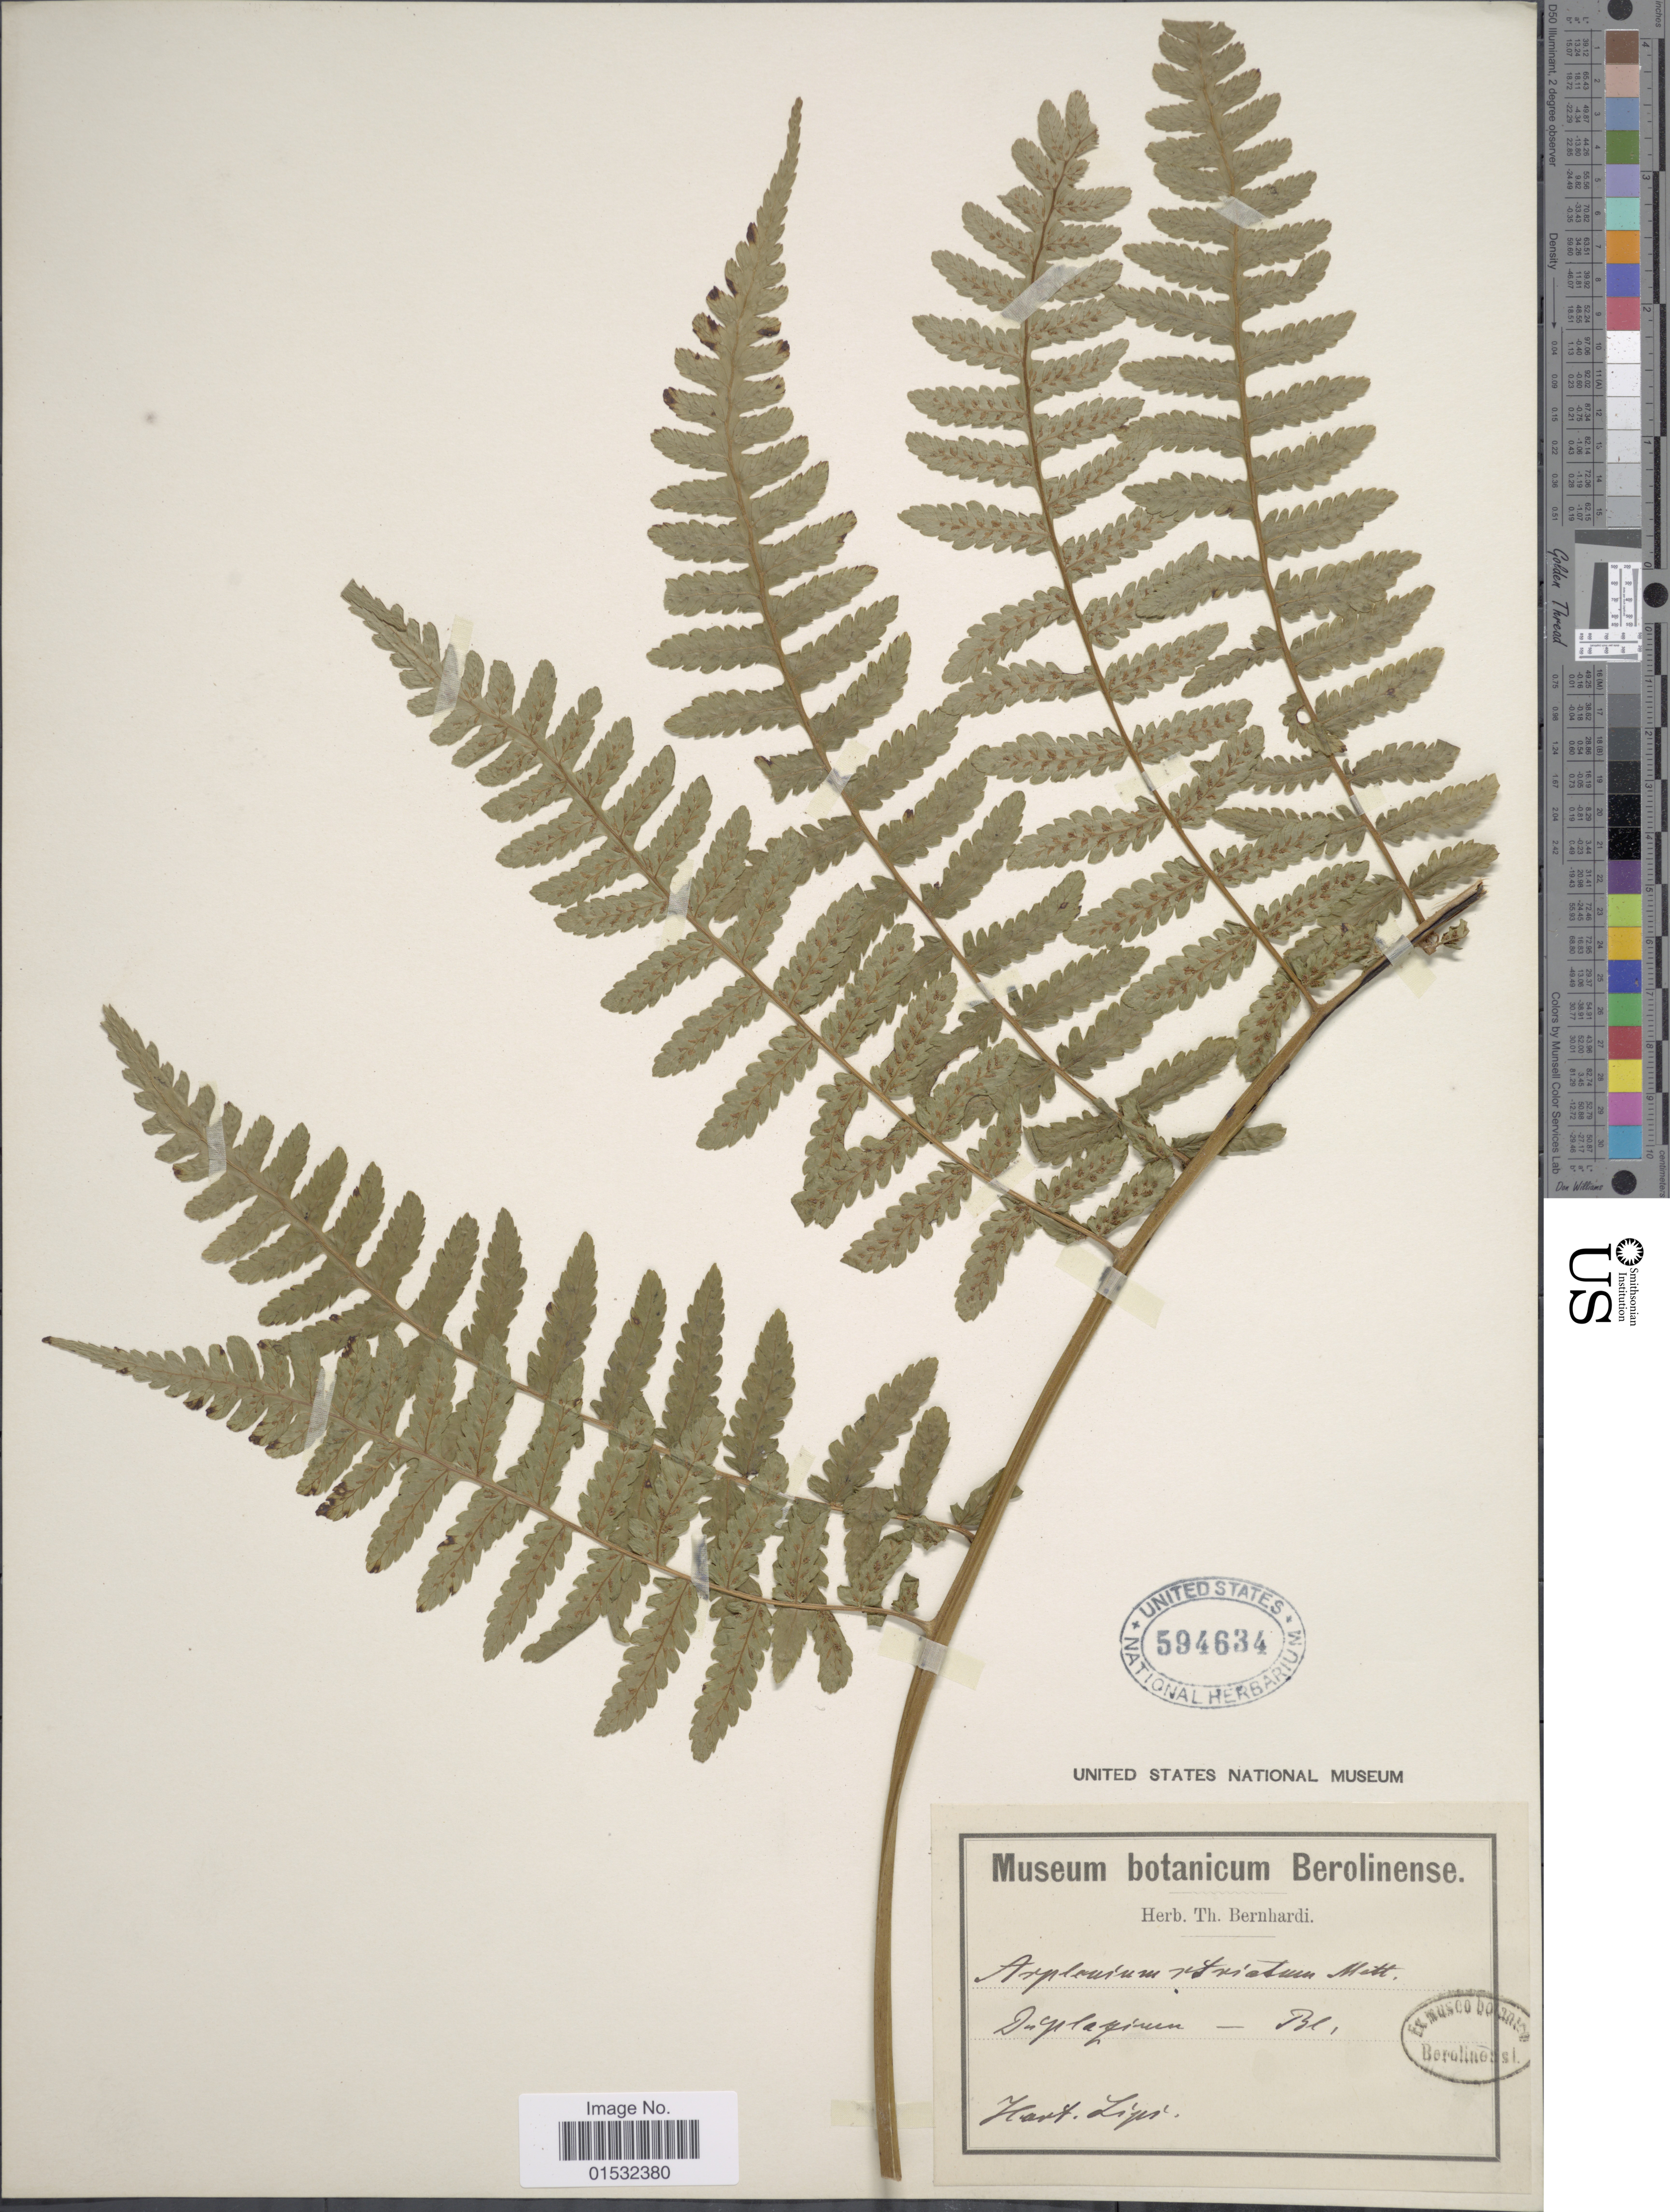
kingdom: Plantae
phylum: Tracheophyta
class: Polypodiopsida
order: Polypodiales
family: Athyriaceae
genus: Diplazium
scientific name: Diplazium striatum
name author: (L.) C. Presl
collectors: ex herb. Bernhardi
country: Germany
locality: Liges [interpreted]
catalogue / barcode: US 594634